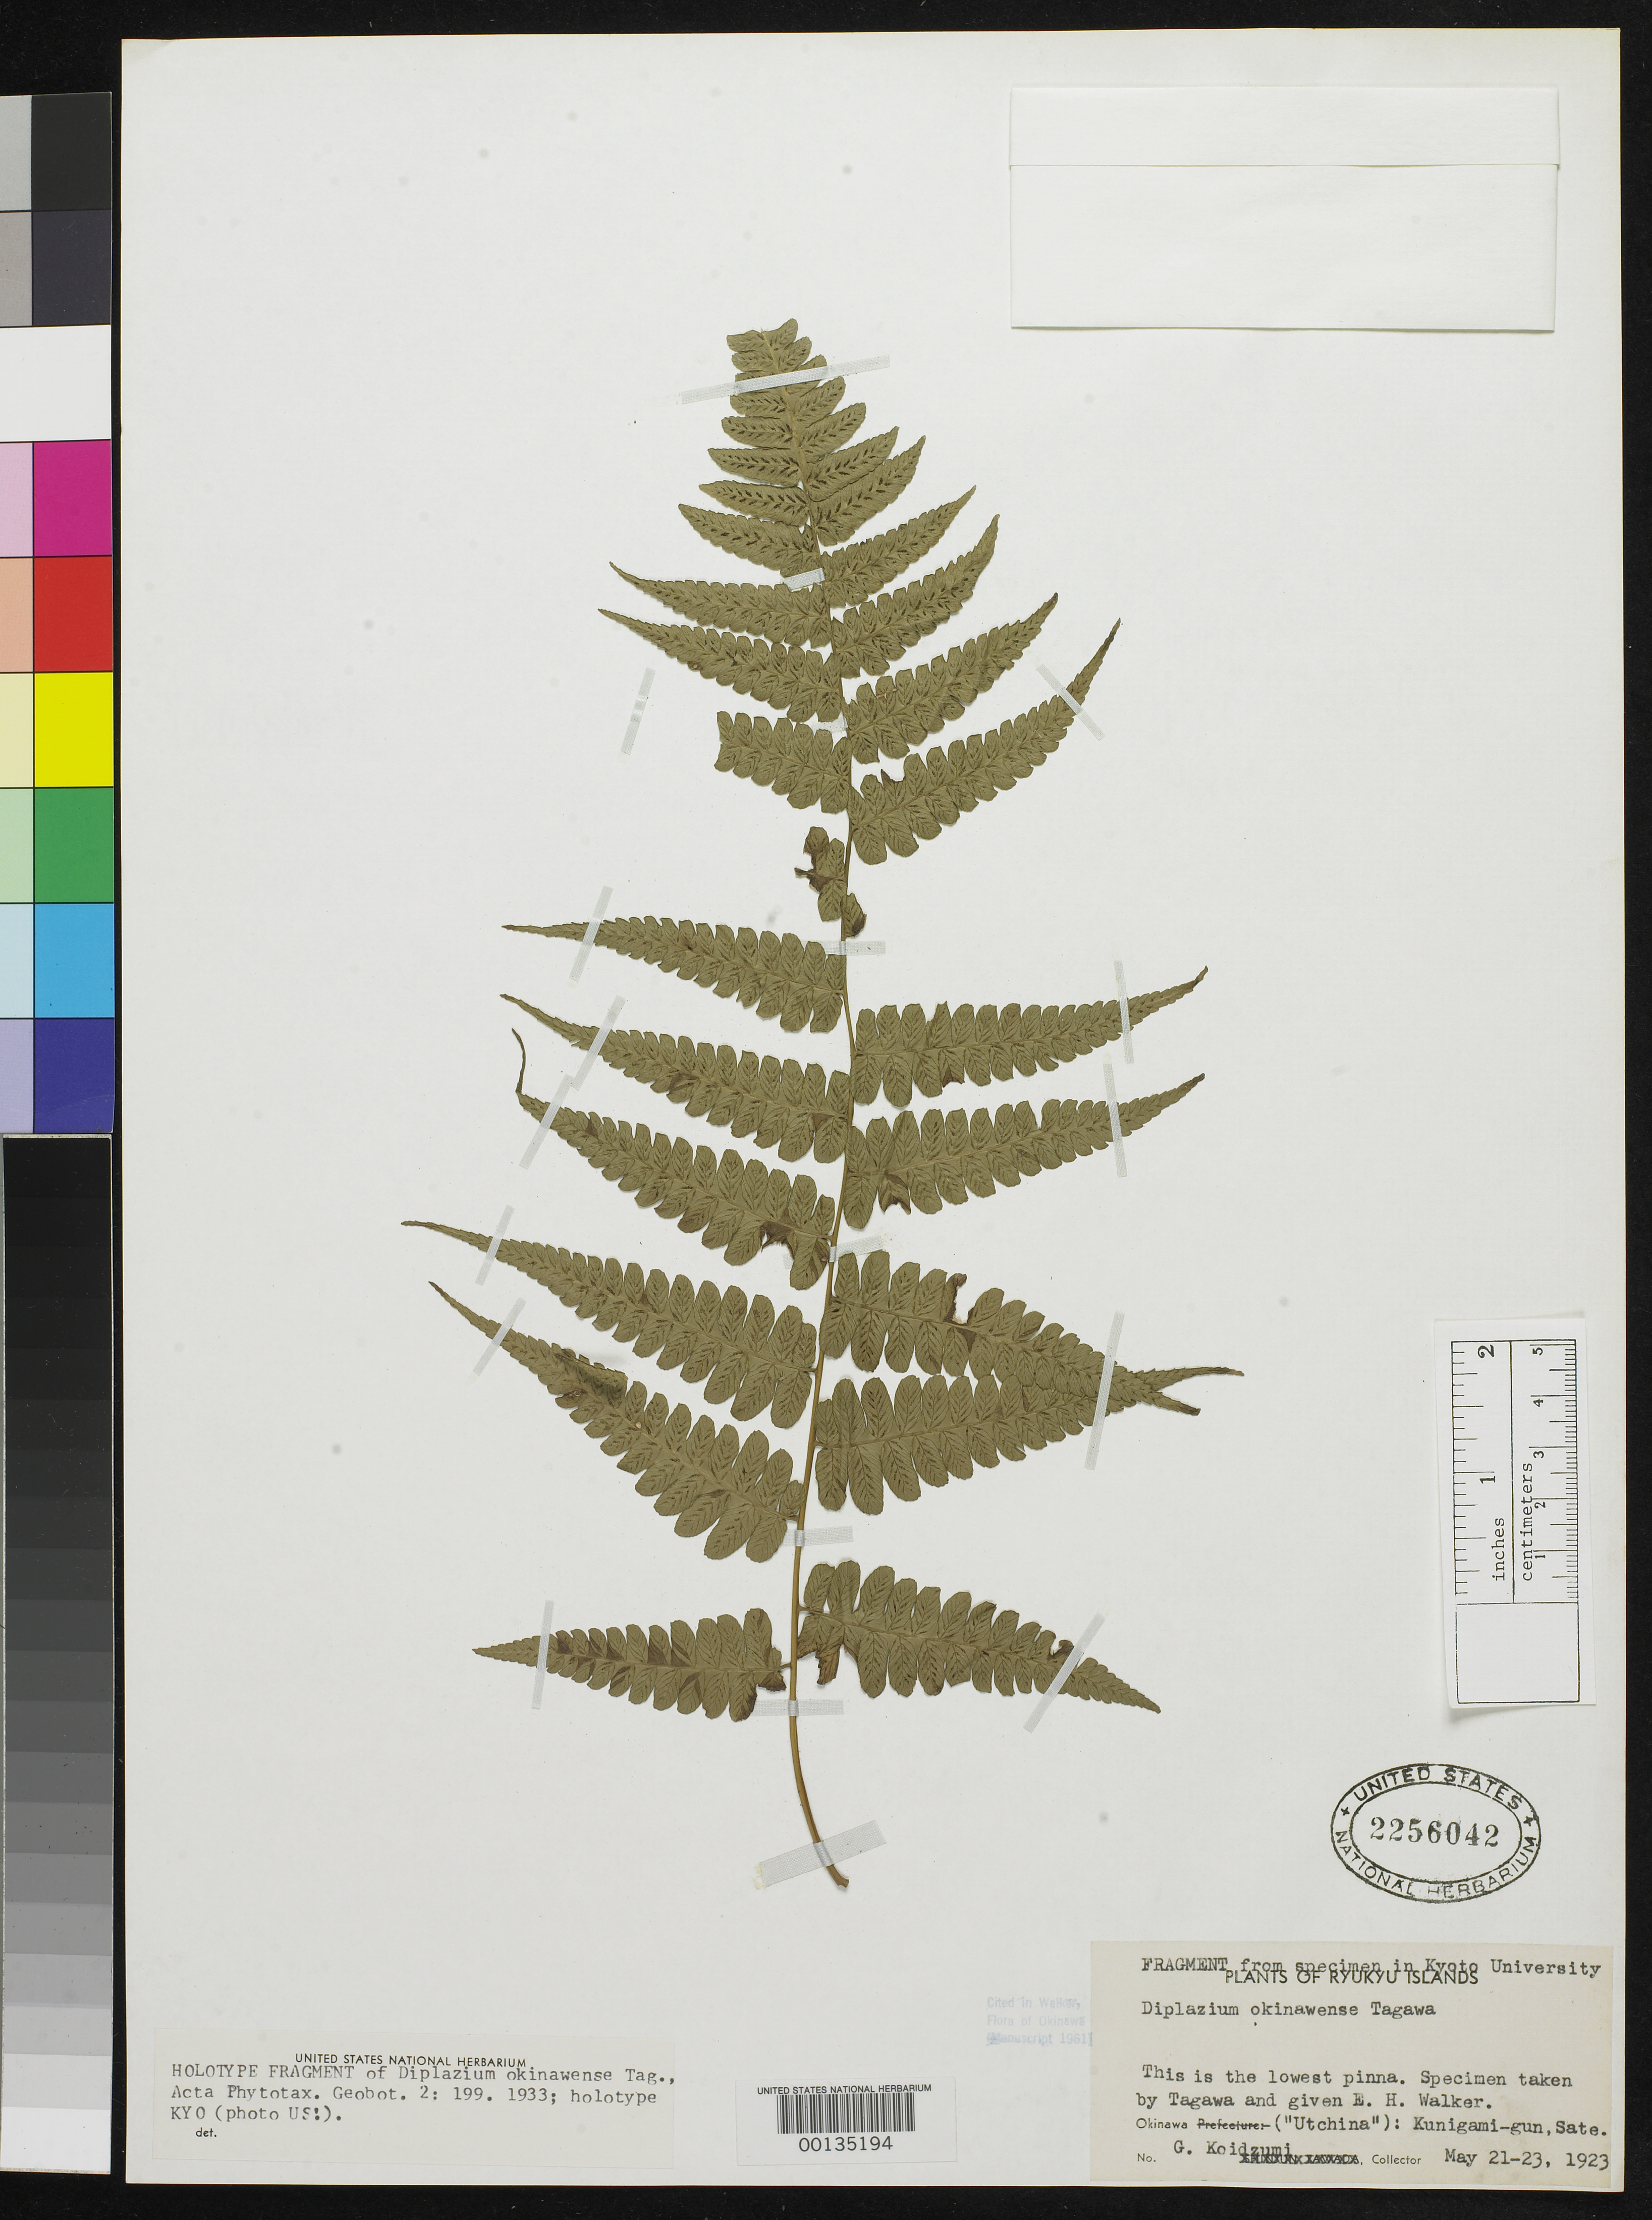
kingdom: Plantae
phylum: Tracheophyta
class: Polypodiopsida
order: Polypodiales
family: Athyriaceae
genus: Diplazium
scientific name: Diplazium okinawense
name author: Tagawa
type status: Holotype Fragment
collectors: G. Koidzumi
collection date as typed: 21 May 1923 to 23 May 1923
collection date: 1923-05-21/1923-05-23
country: Japan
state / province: Okinawa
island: Ryukyu Is.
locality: Kunzyan-gun, Sade.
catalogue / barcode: US 2256042